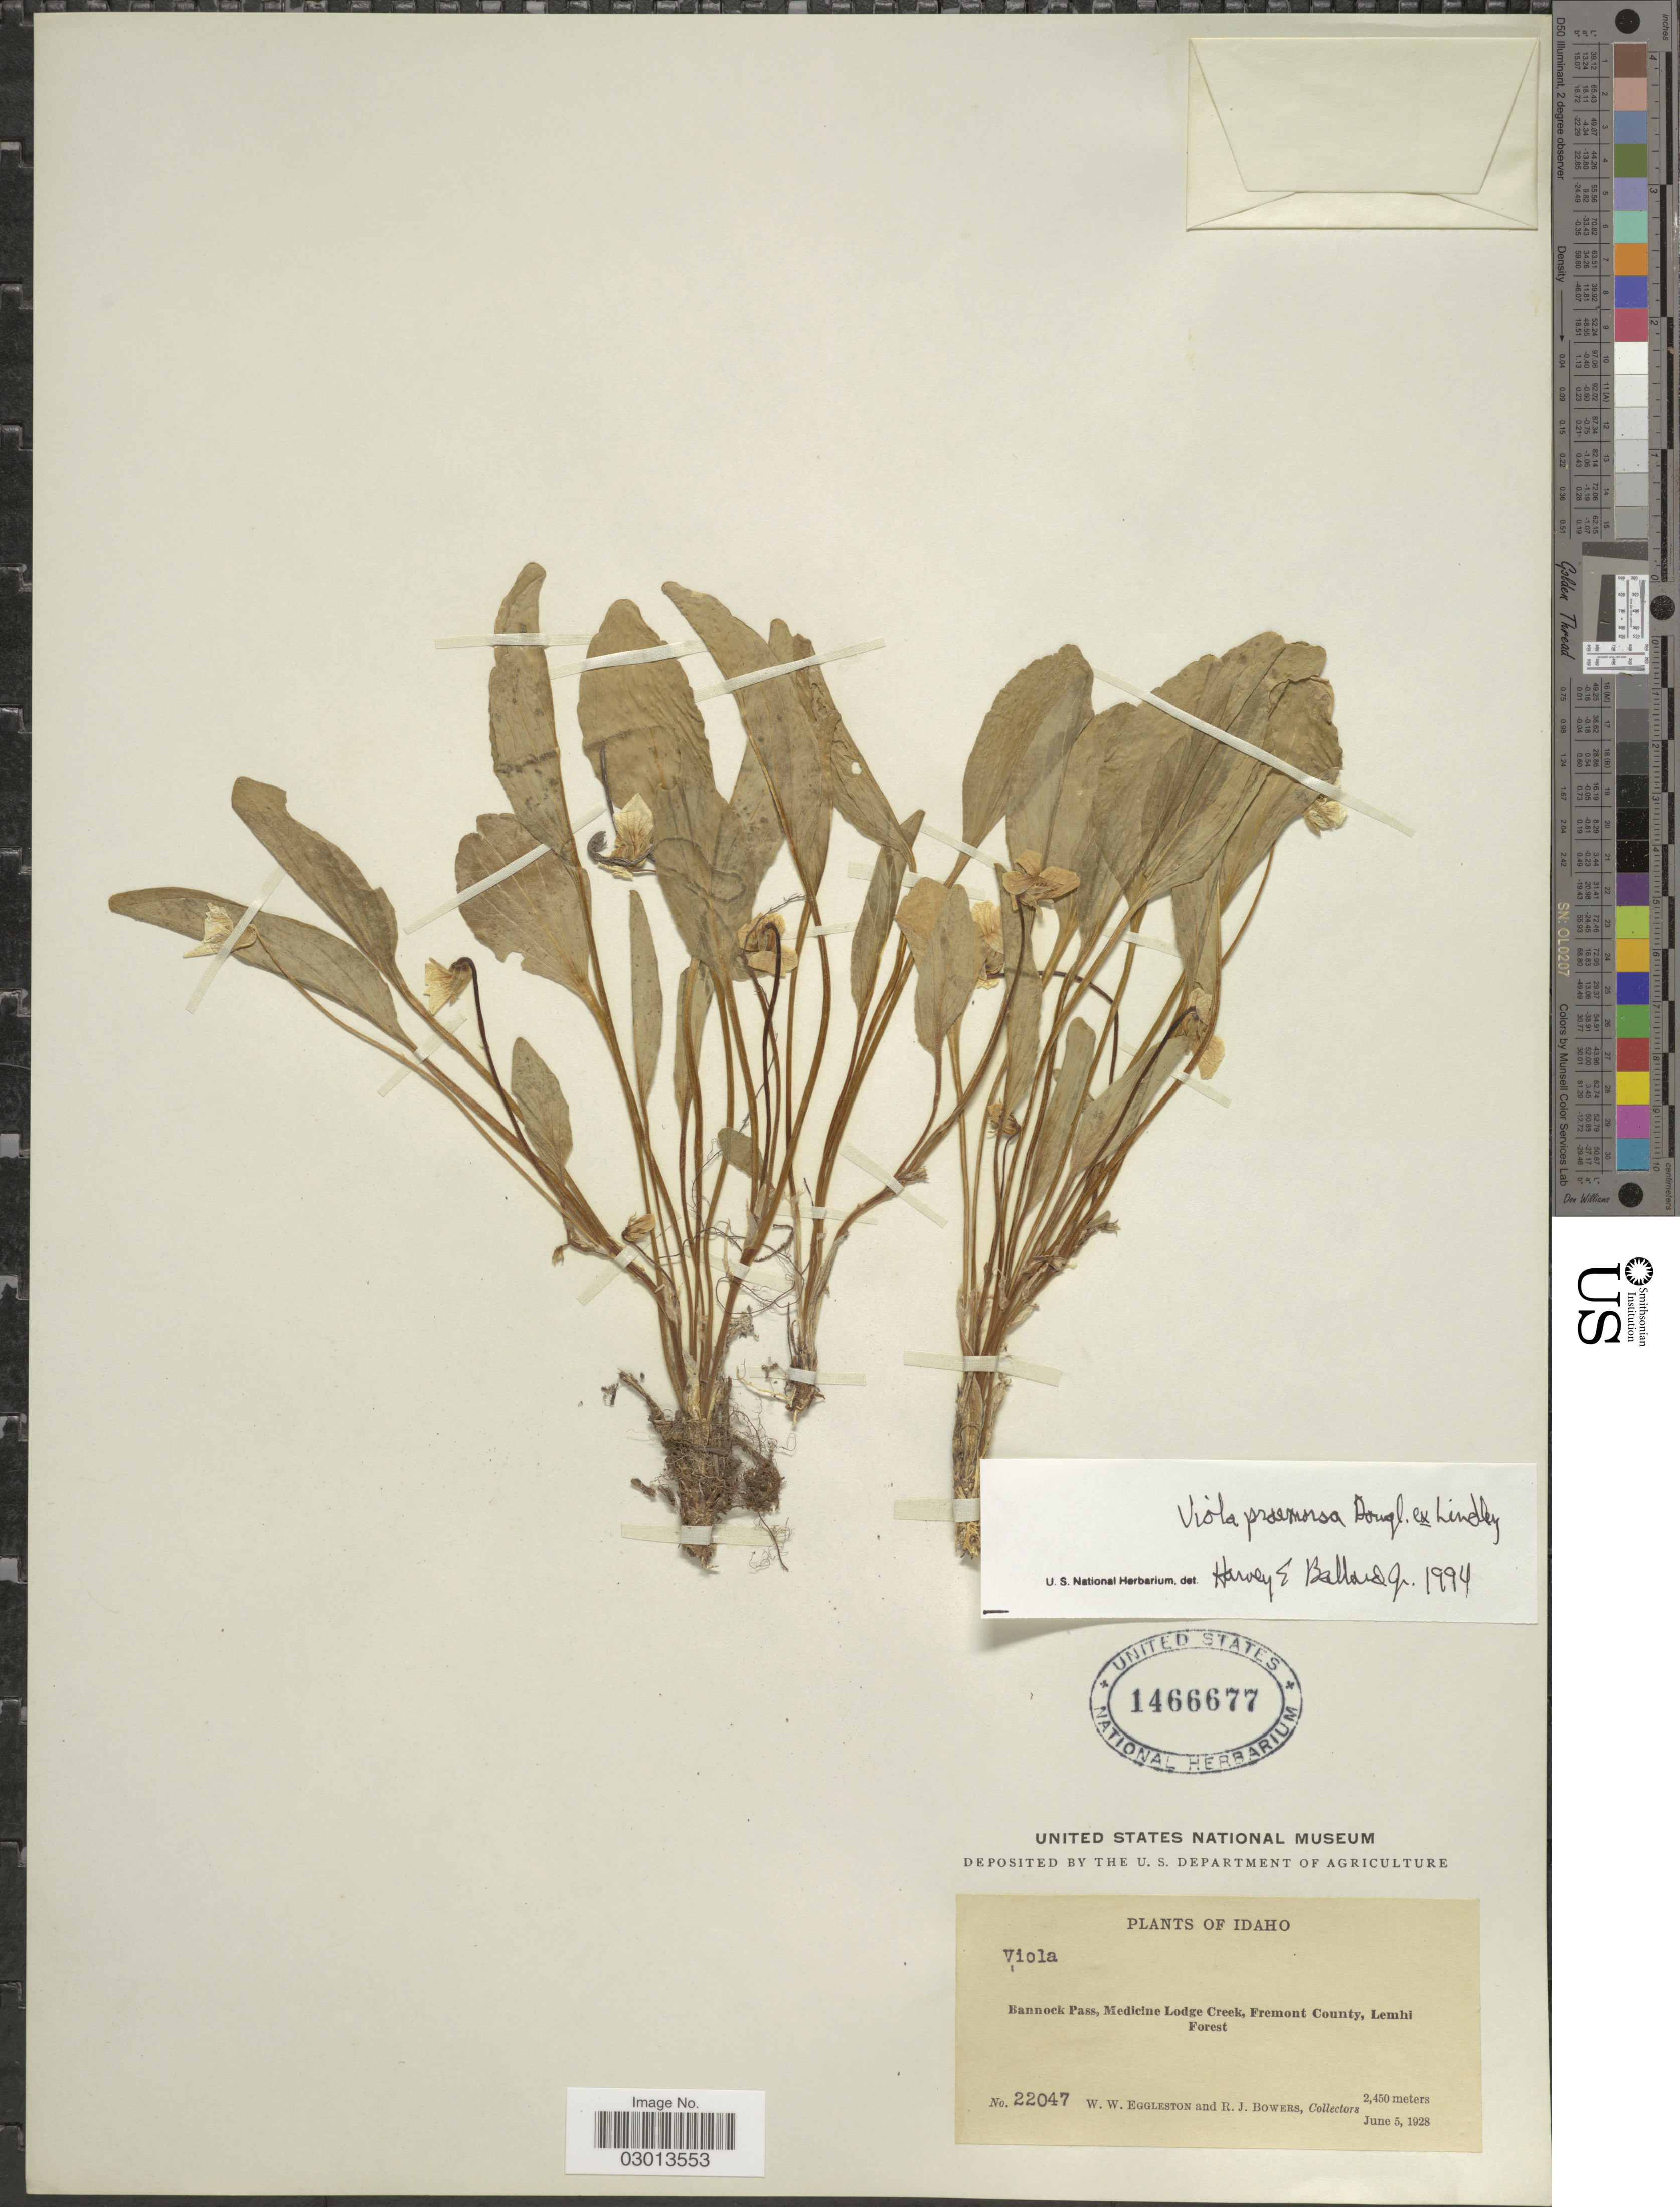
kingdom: Plantae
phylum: Tracheophyta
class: Magnoliopsida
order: Malpighiales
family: Violaceae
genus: Viola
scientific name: Viola praemorsa subsp. praemorsa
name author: Douglas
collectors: W. W. Eggleston & R. Bowers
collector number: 22047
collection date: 1928-06-05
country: United States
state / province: Idaho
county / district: Fremont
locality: Bannock Pass, Medicine Lodge Creek, Fremont County, Lemhi Forest.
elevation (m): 2450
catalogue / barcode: US 1466677